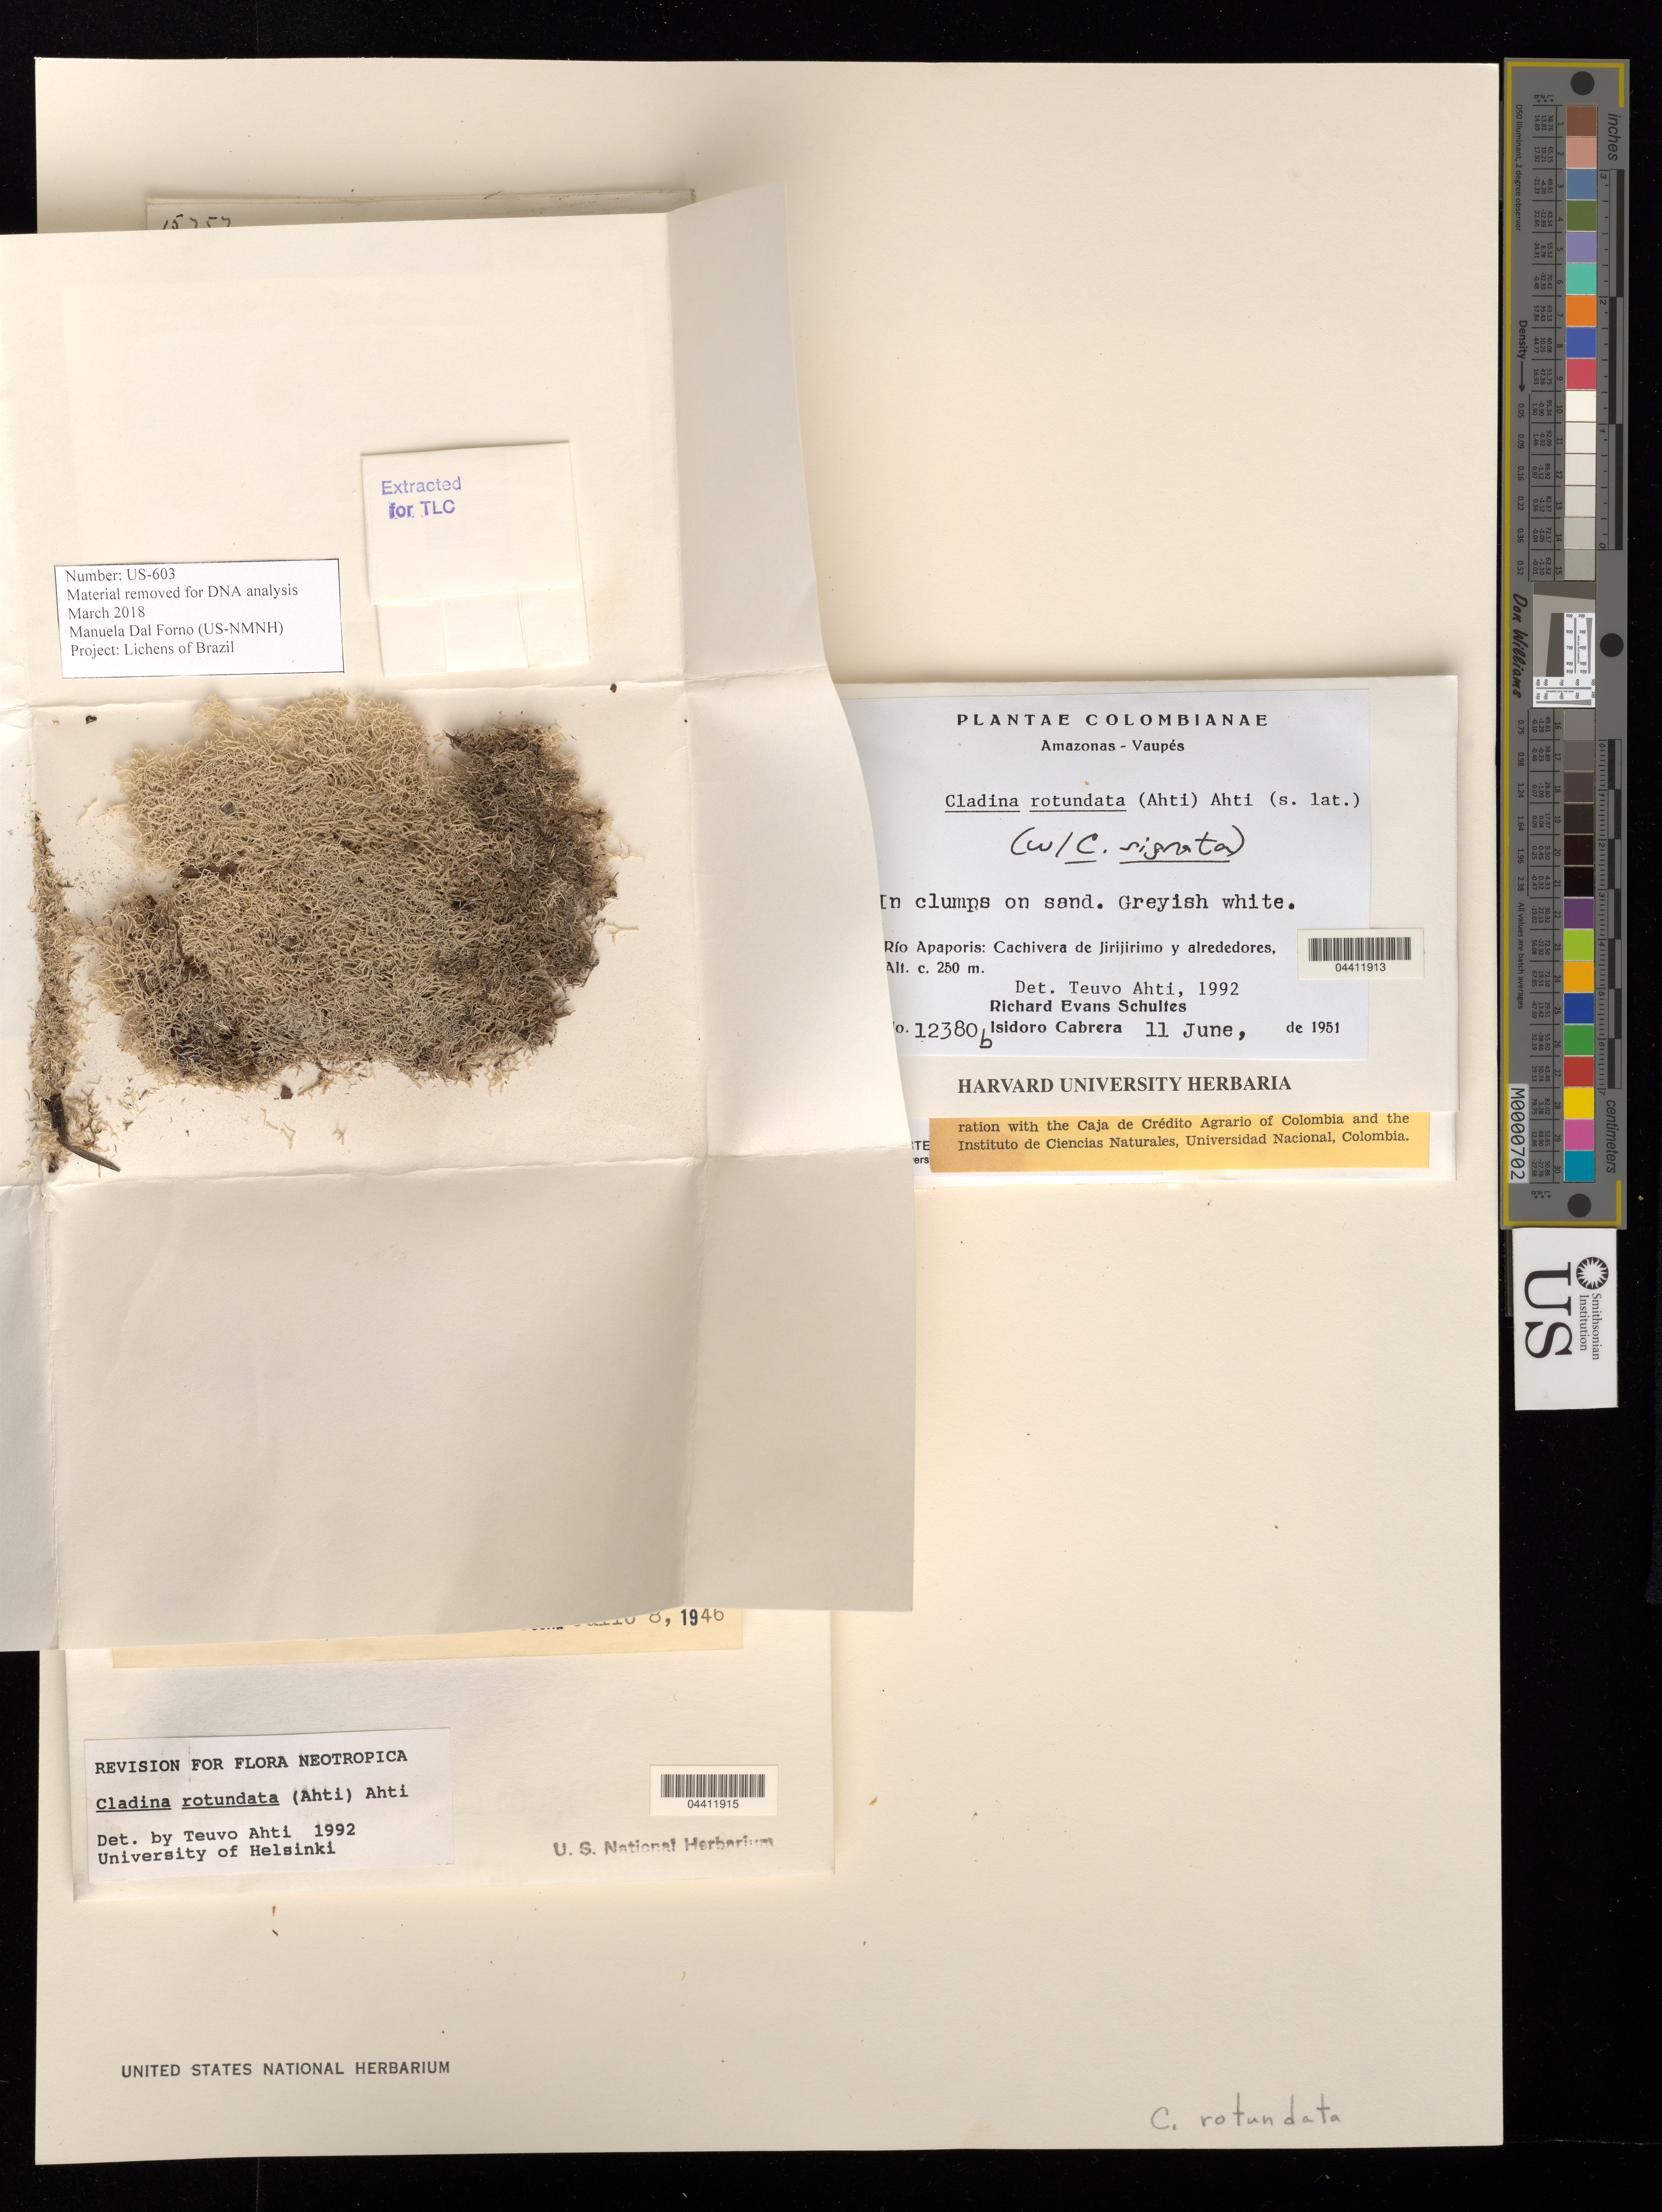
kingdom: Fungi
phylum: Ascomycota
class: Lecanoromycetes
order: Lecanorales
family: Cladoniaceae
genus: Cladina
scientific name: Cladina rotundata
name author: (Ahti) Ahti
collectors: D. Vital, O. Yano & D. G. Griffin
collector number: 2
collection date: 1974-07/1974-08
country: Brazil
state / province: Amazonas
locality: Rio Lages, km. 130 along the Manaus-Caracarai road.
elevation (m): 50